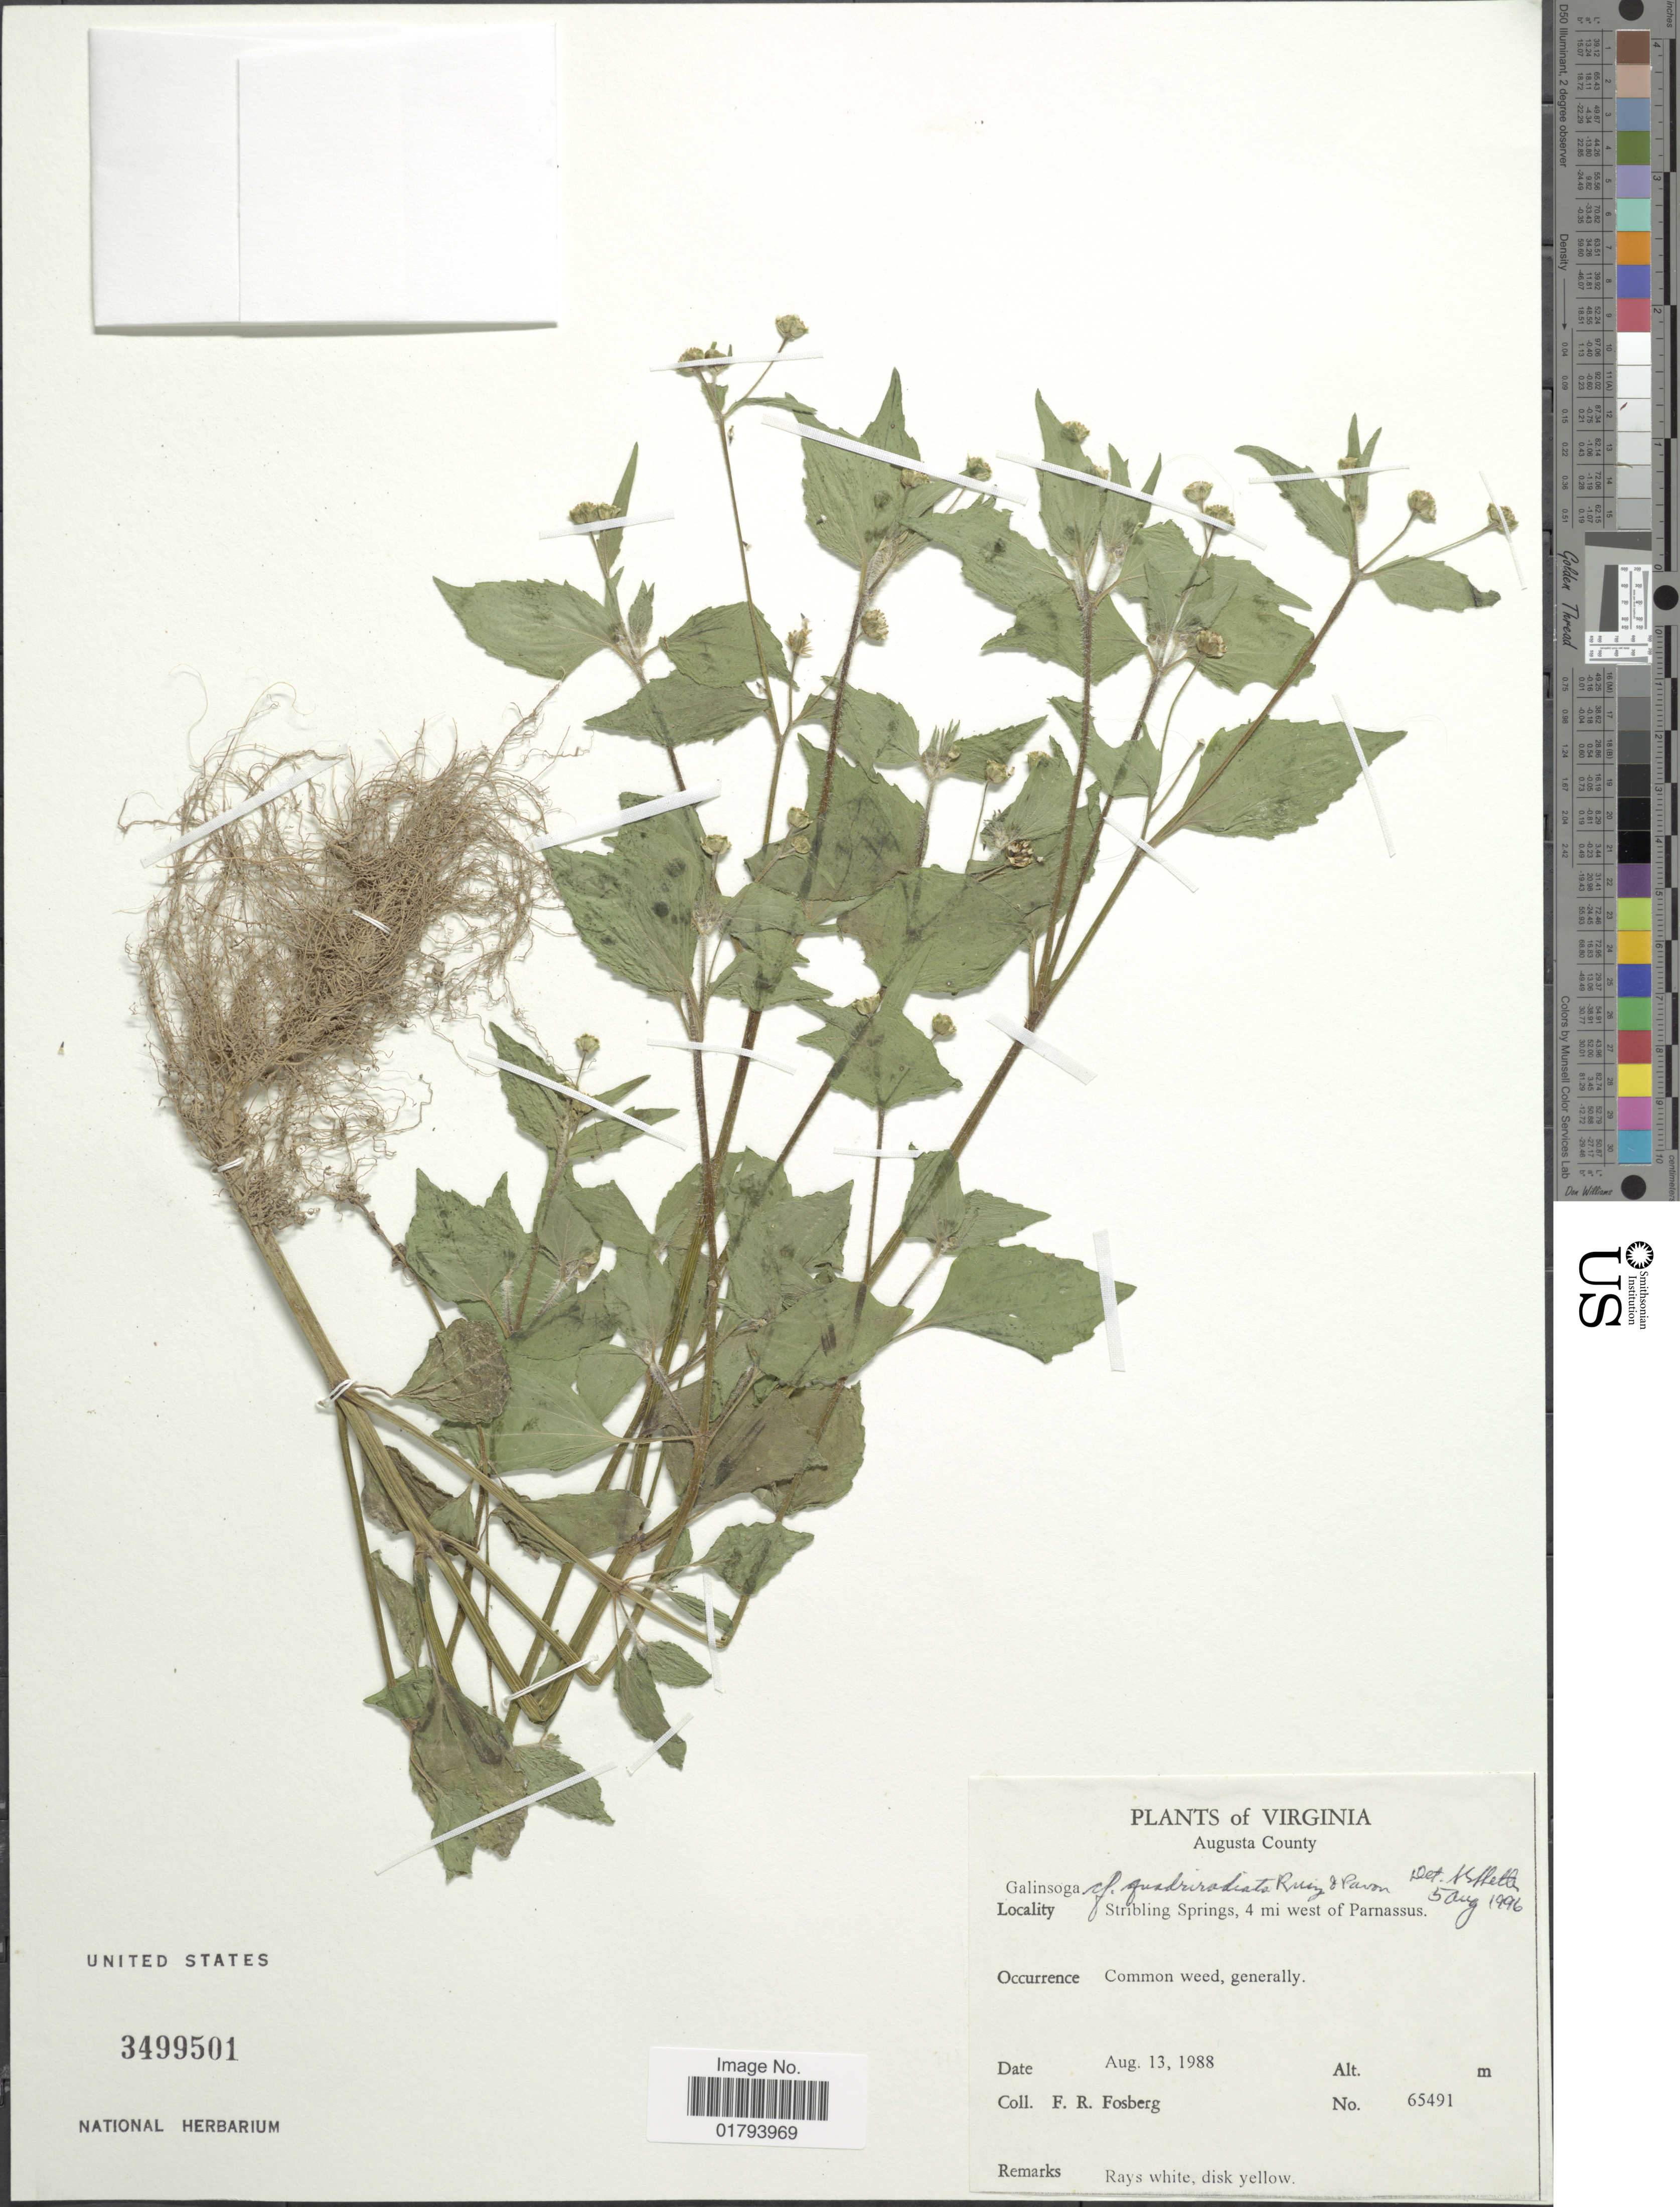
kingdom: Plantae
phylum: Tracheophyta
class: Magnoliopsida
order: Asterales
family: Asteraceae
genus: Galinsoga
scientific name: Galinsoga quadriradiata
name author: Ruiz & Pav.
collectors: F. R. Fosberg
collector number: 65491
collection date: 1988-08-13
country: United States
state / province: Virginia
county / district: Augusta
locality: Augusta County, Stribling Springs, 4 mi west of Parnassus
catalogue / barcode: US 3499501